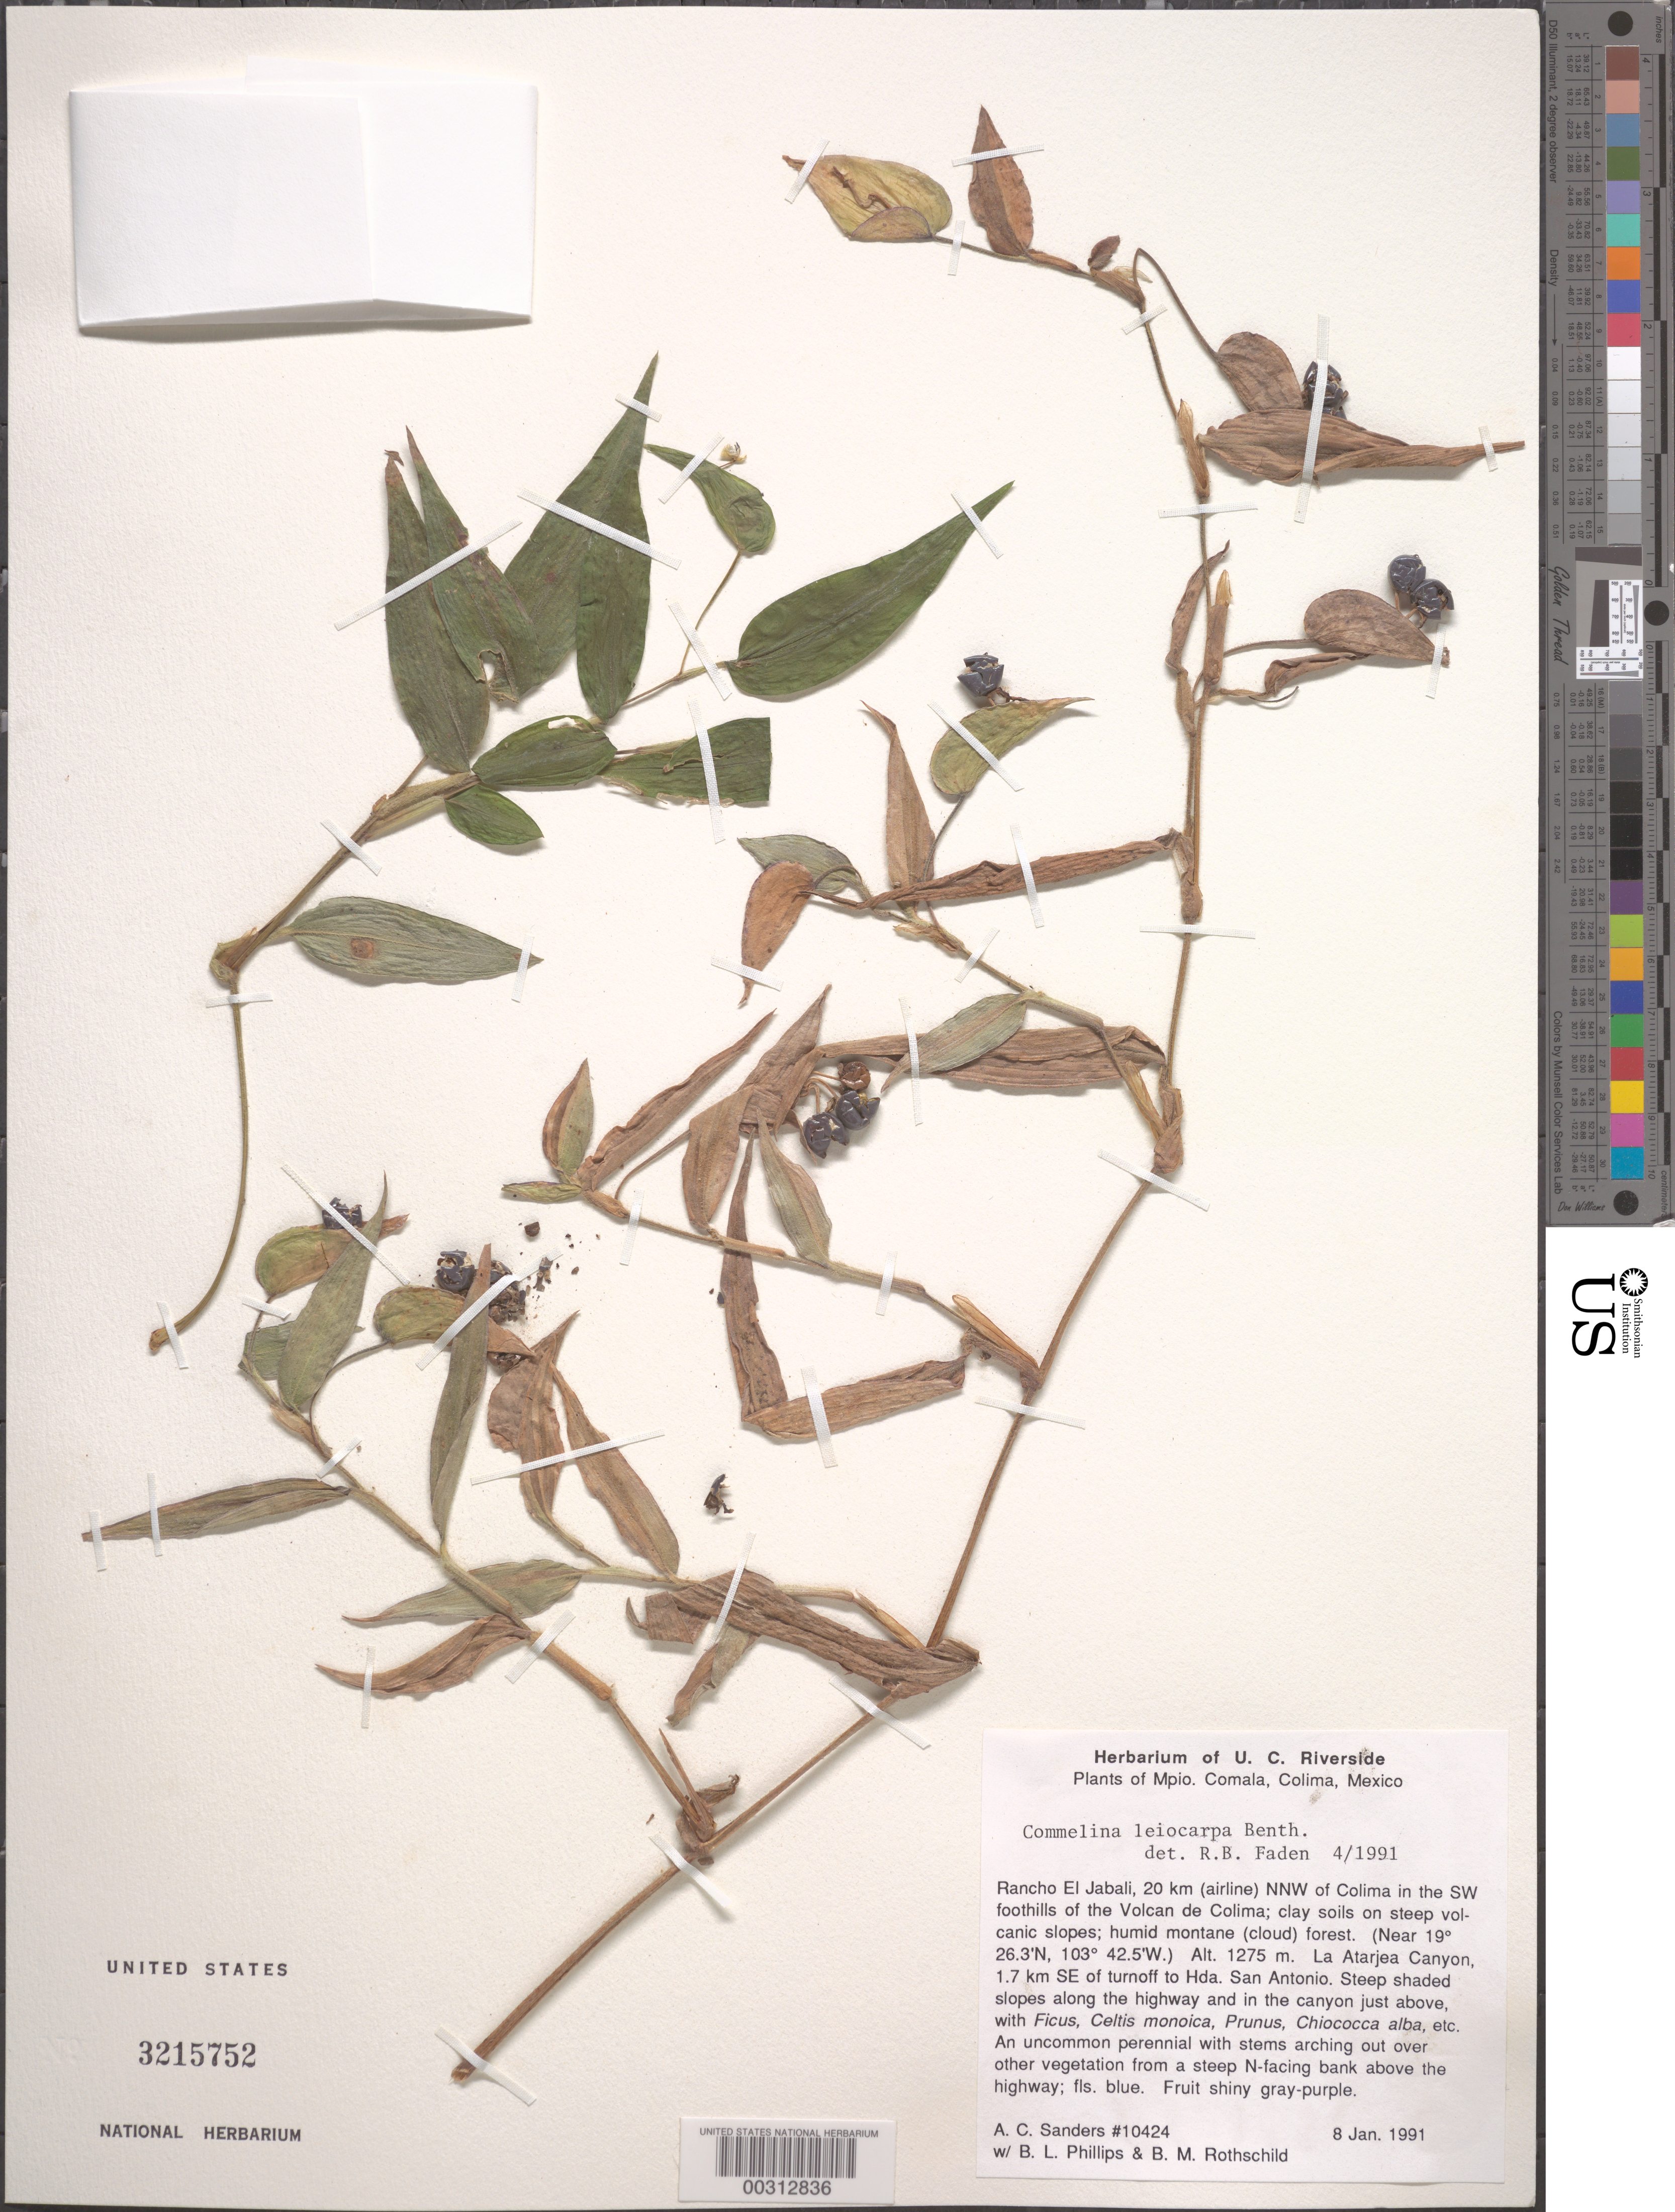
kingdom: Plantae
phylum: Tracheophyta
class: Liliopsida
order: Commelinales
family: Commelinaceae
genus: Commelina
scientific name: Commelina leiocarpa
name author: Benth.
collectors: A. Sanders, B. L. Phillips & B. Rothschild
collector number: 10424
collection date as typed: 08 Jan 1991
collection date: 1991-01-08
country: Mexico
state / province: Colima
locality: Comala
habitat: Clay soils on steep volcanic slopes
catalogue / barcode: US 3215752